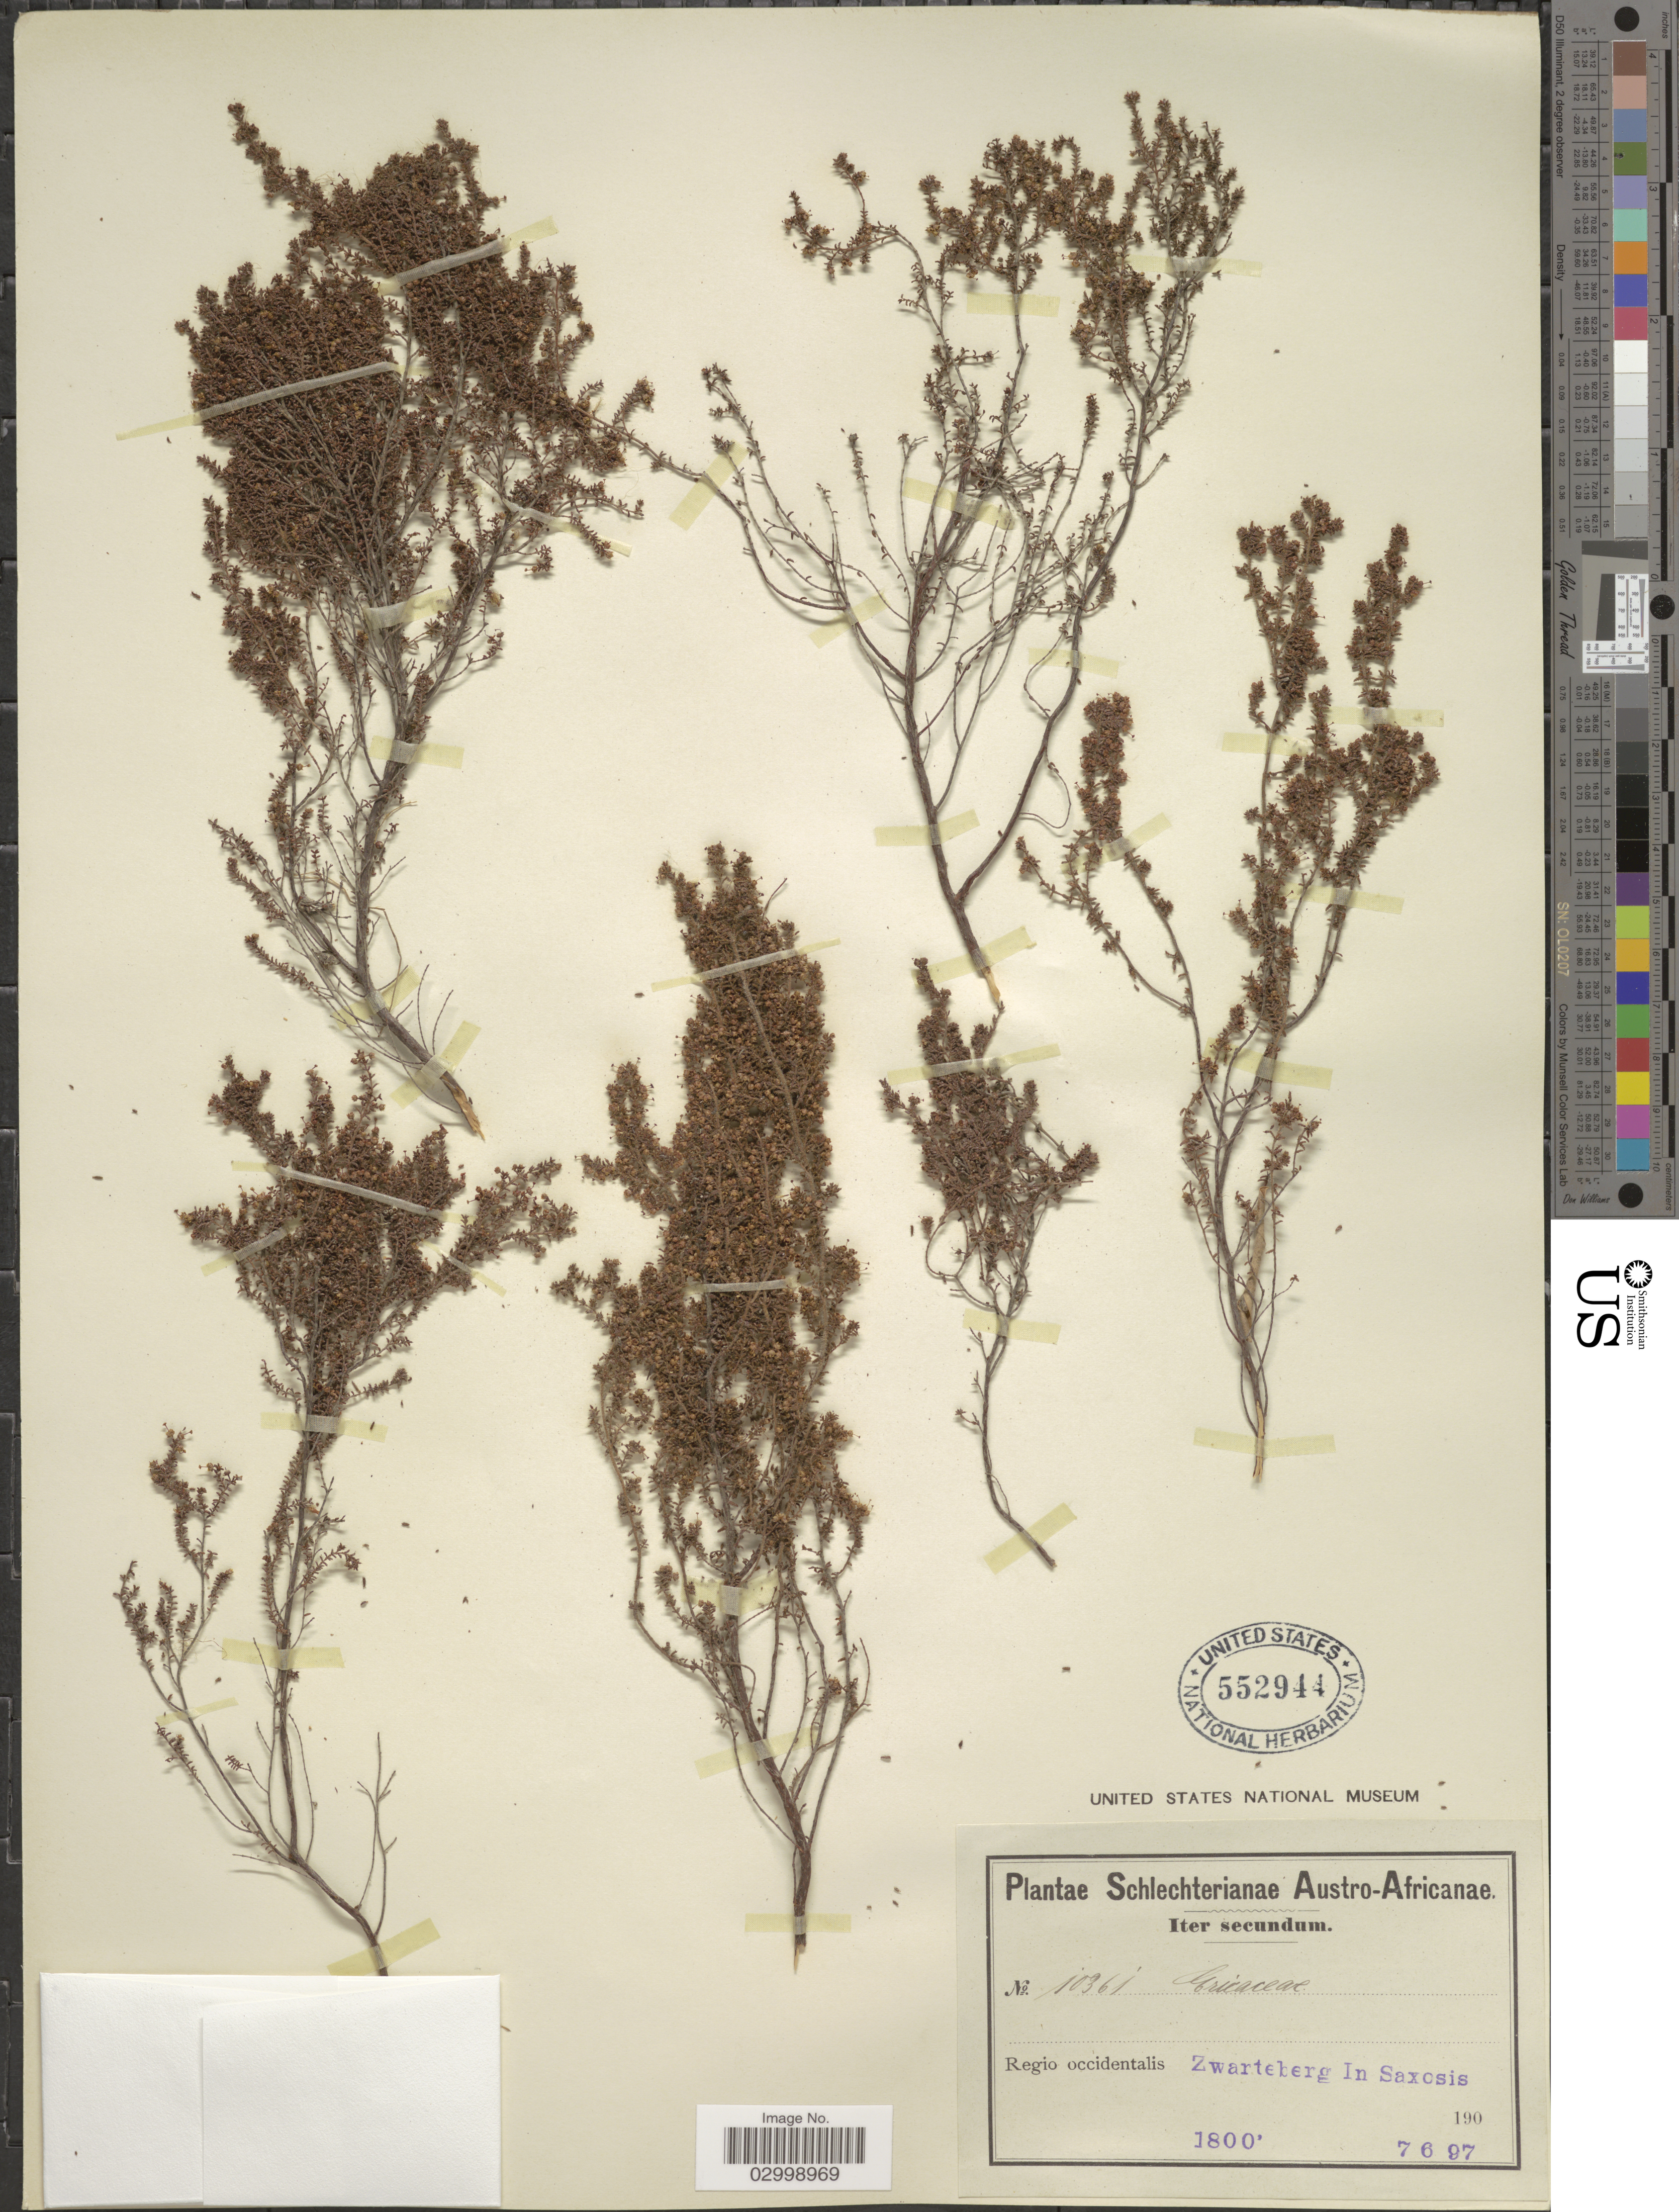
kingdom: Plantae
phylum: Tracheophyta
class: Magnoliopsida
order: Ericales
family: Ericaceae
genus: Erica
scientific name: Erica sp.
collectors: Schlechter, --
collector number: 10361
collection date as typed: Transcribed d/m/y: 7/6/97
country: South Africa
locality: Austro-Africanae, Regio occidentalis, Zwarteberg In Saxosis.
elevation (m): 549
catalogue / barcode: US 552944